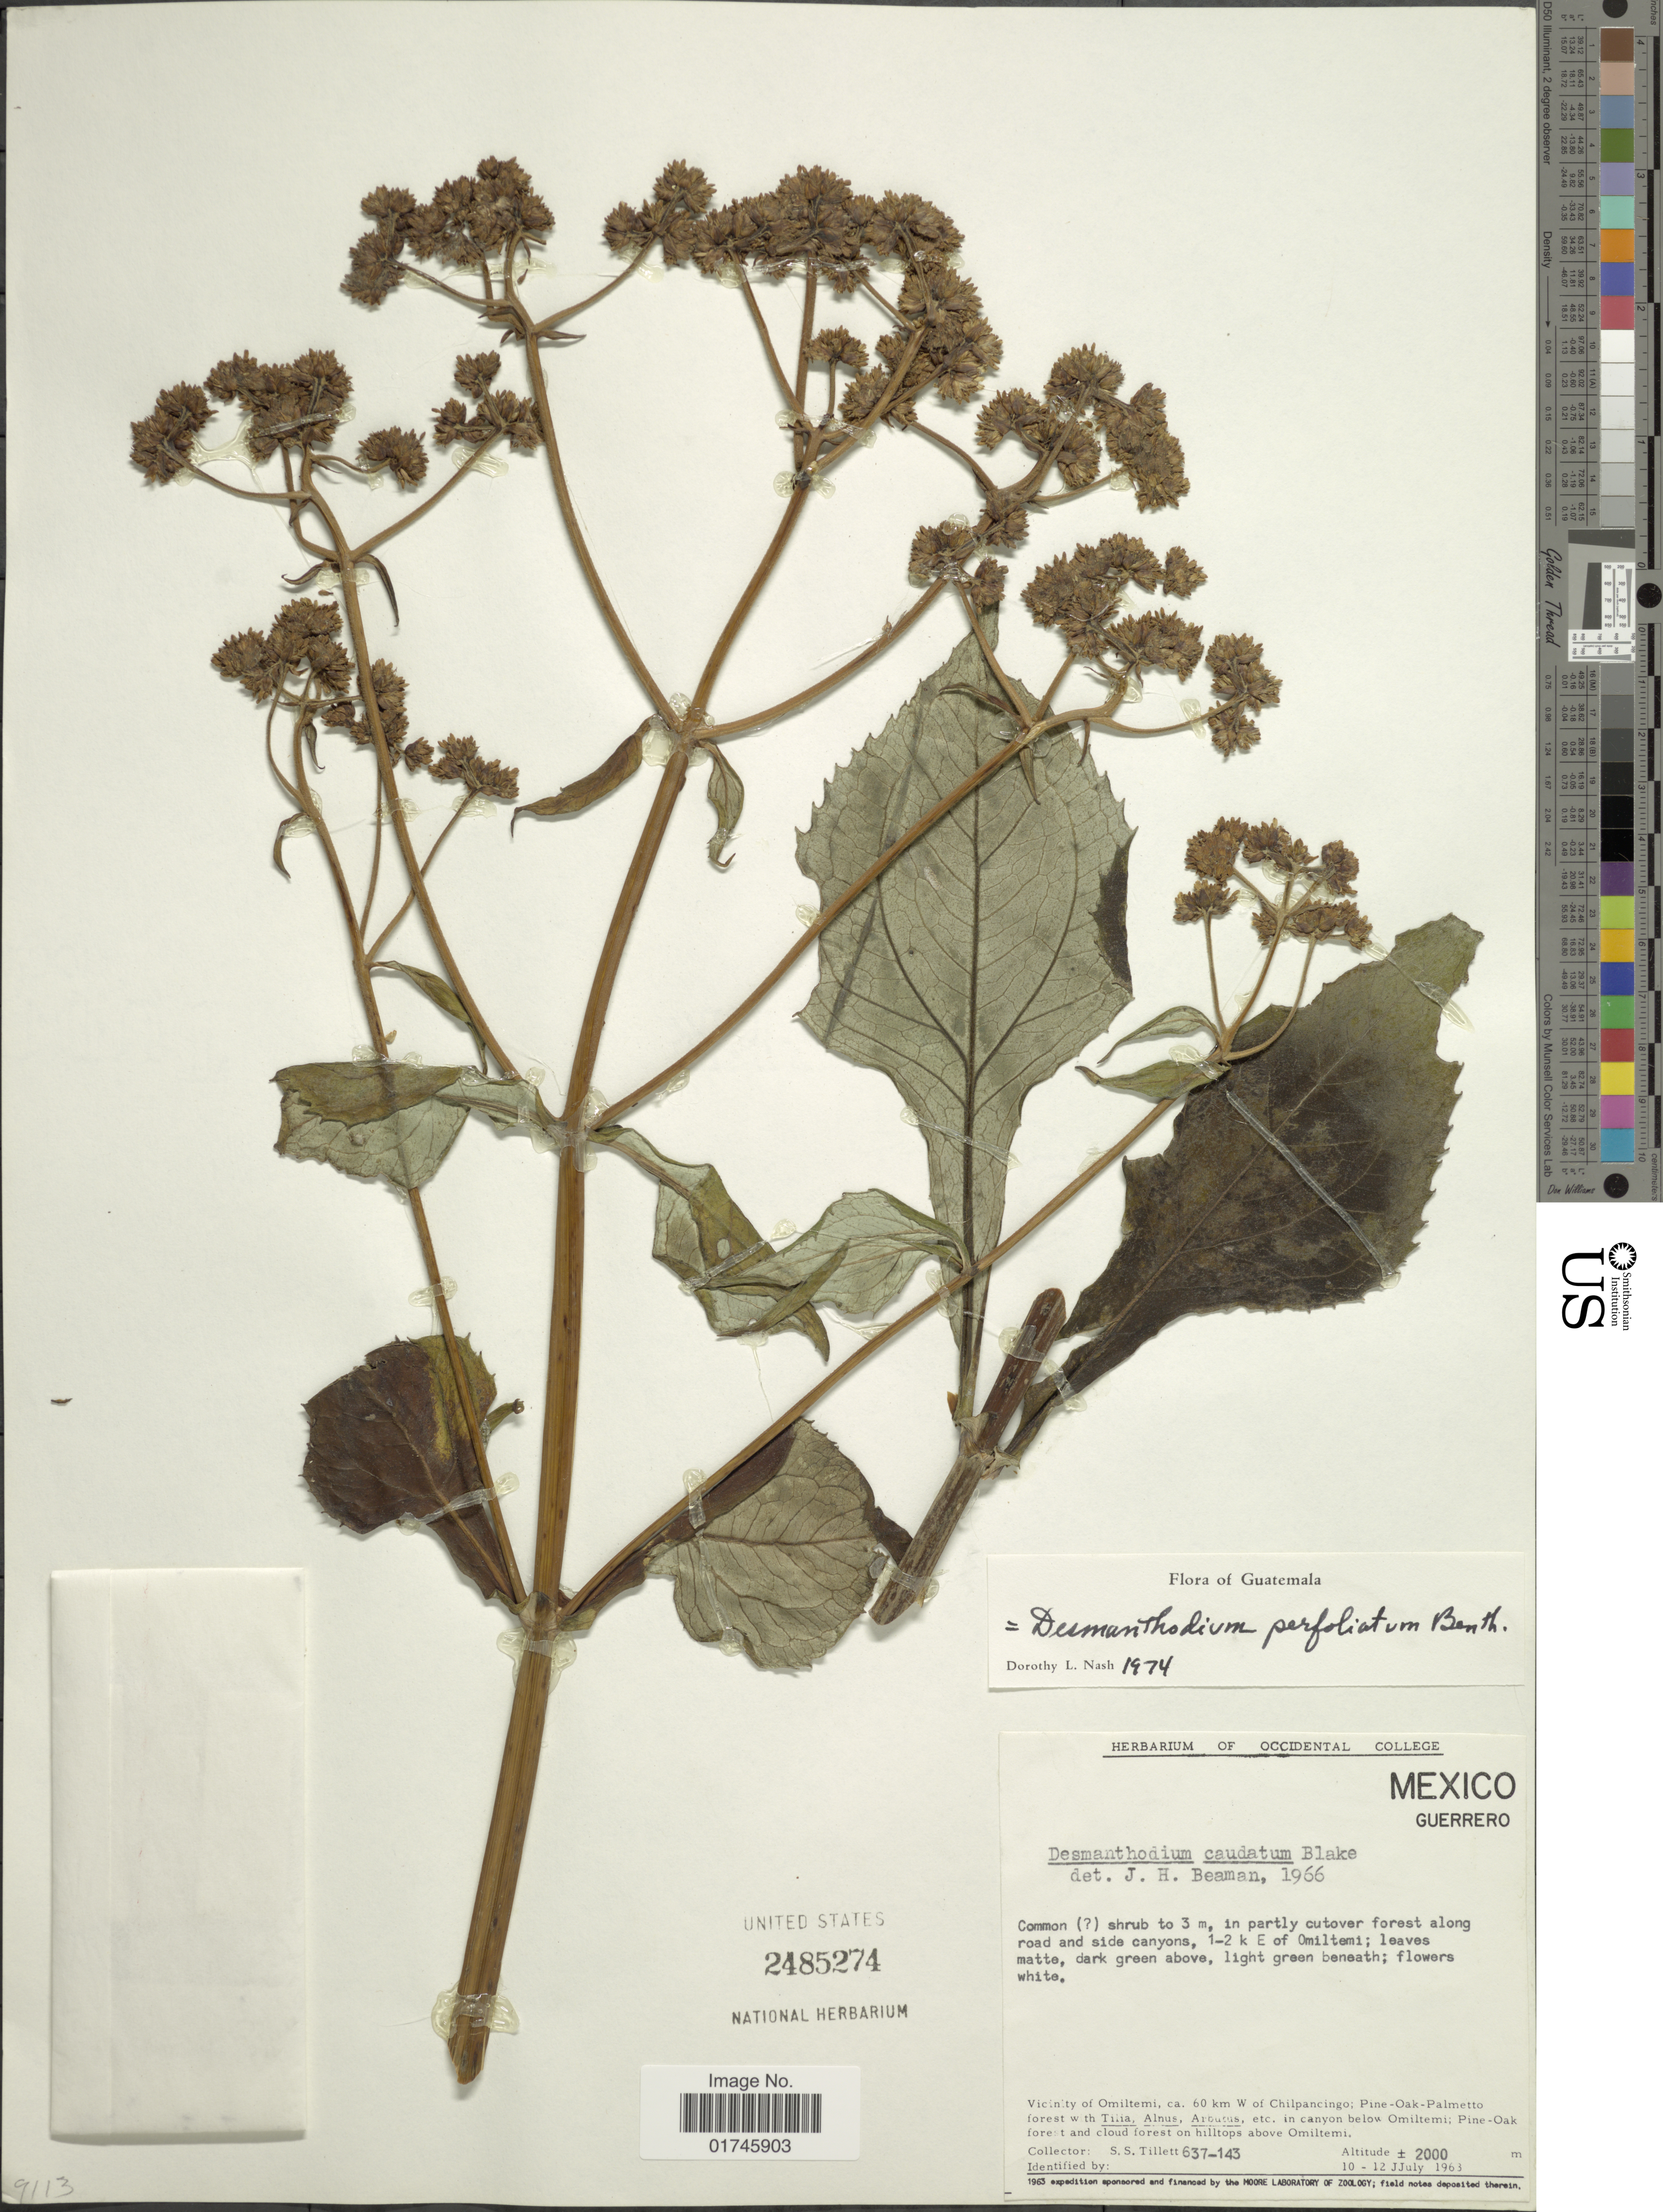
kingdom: Plantae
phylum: Tracheophyta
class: Magnoliopsida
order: Asterales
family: Asteraceae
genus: Desmanthodium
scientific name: Desmanthodium perfoliatum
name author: Benth.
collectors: S. S. Tillett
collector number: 637-143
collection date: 1963-07-10/1963-07-12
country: Mexico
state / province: Guerrero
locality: Mexico, Guerrero. Vicinity of Omiltemi ca. 60 km W of Chilpancingo:cloud forest on hilltops above Omiltemi.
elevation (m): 2000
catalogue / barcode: US 2485274